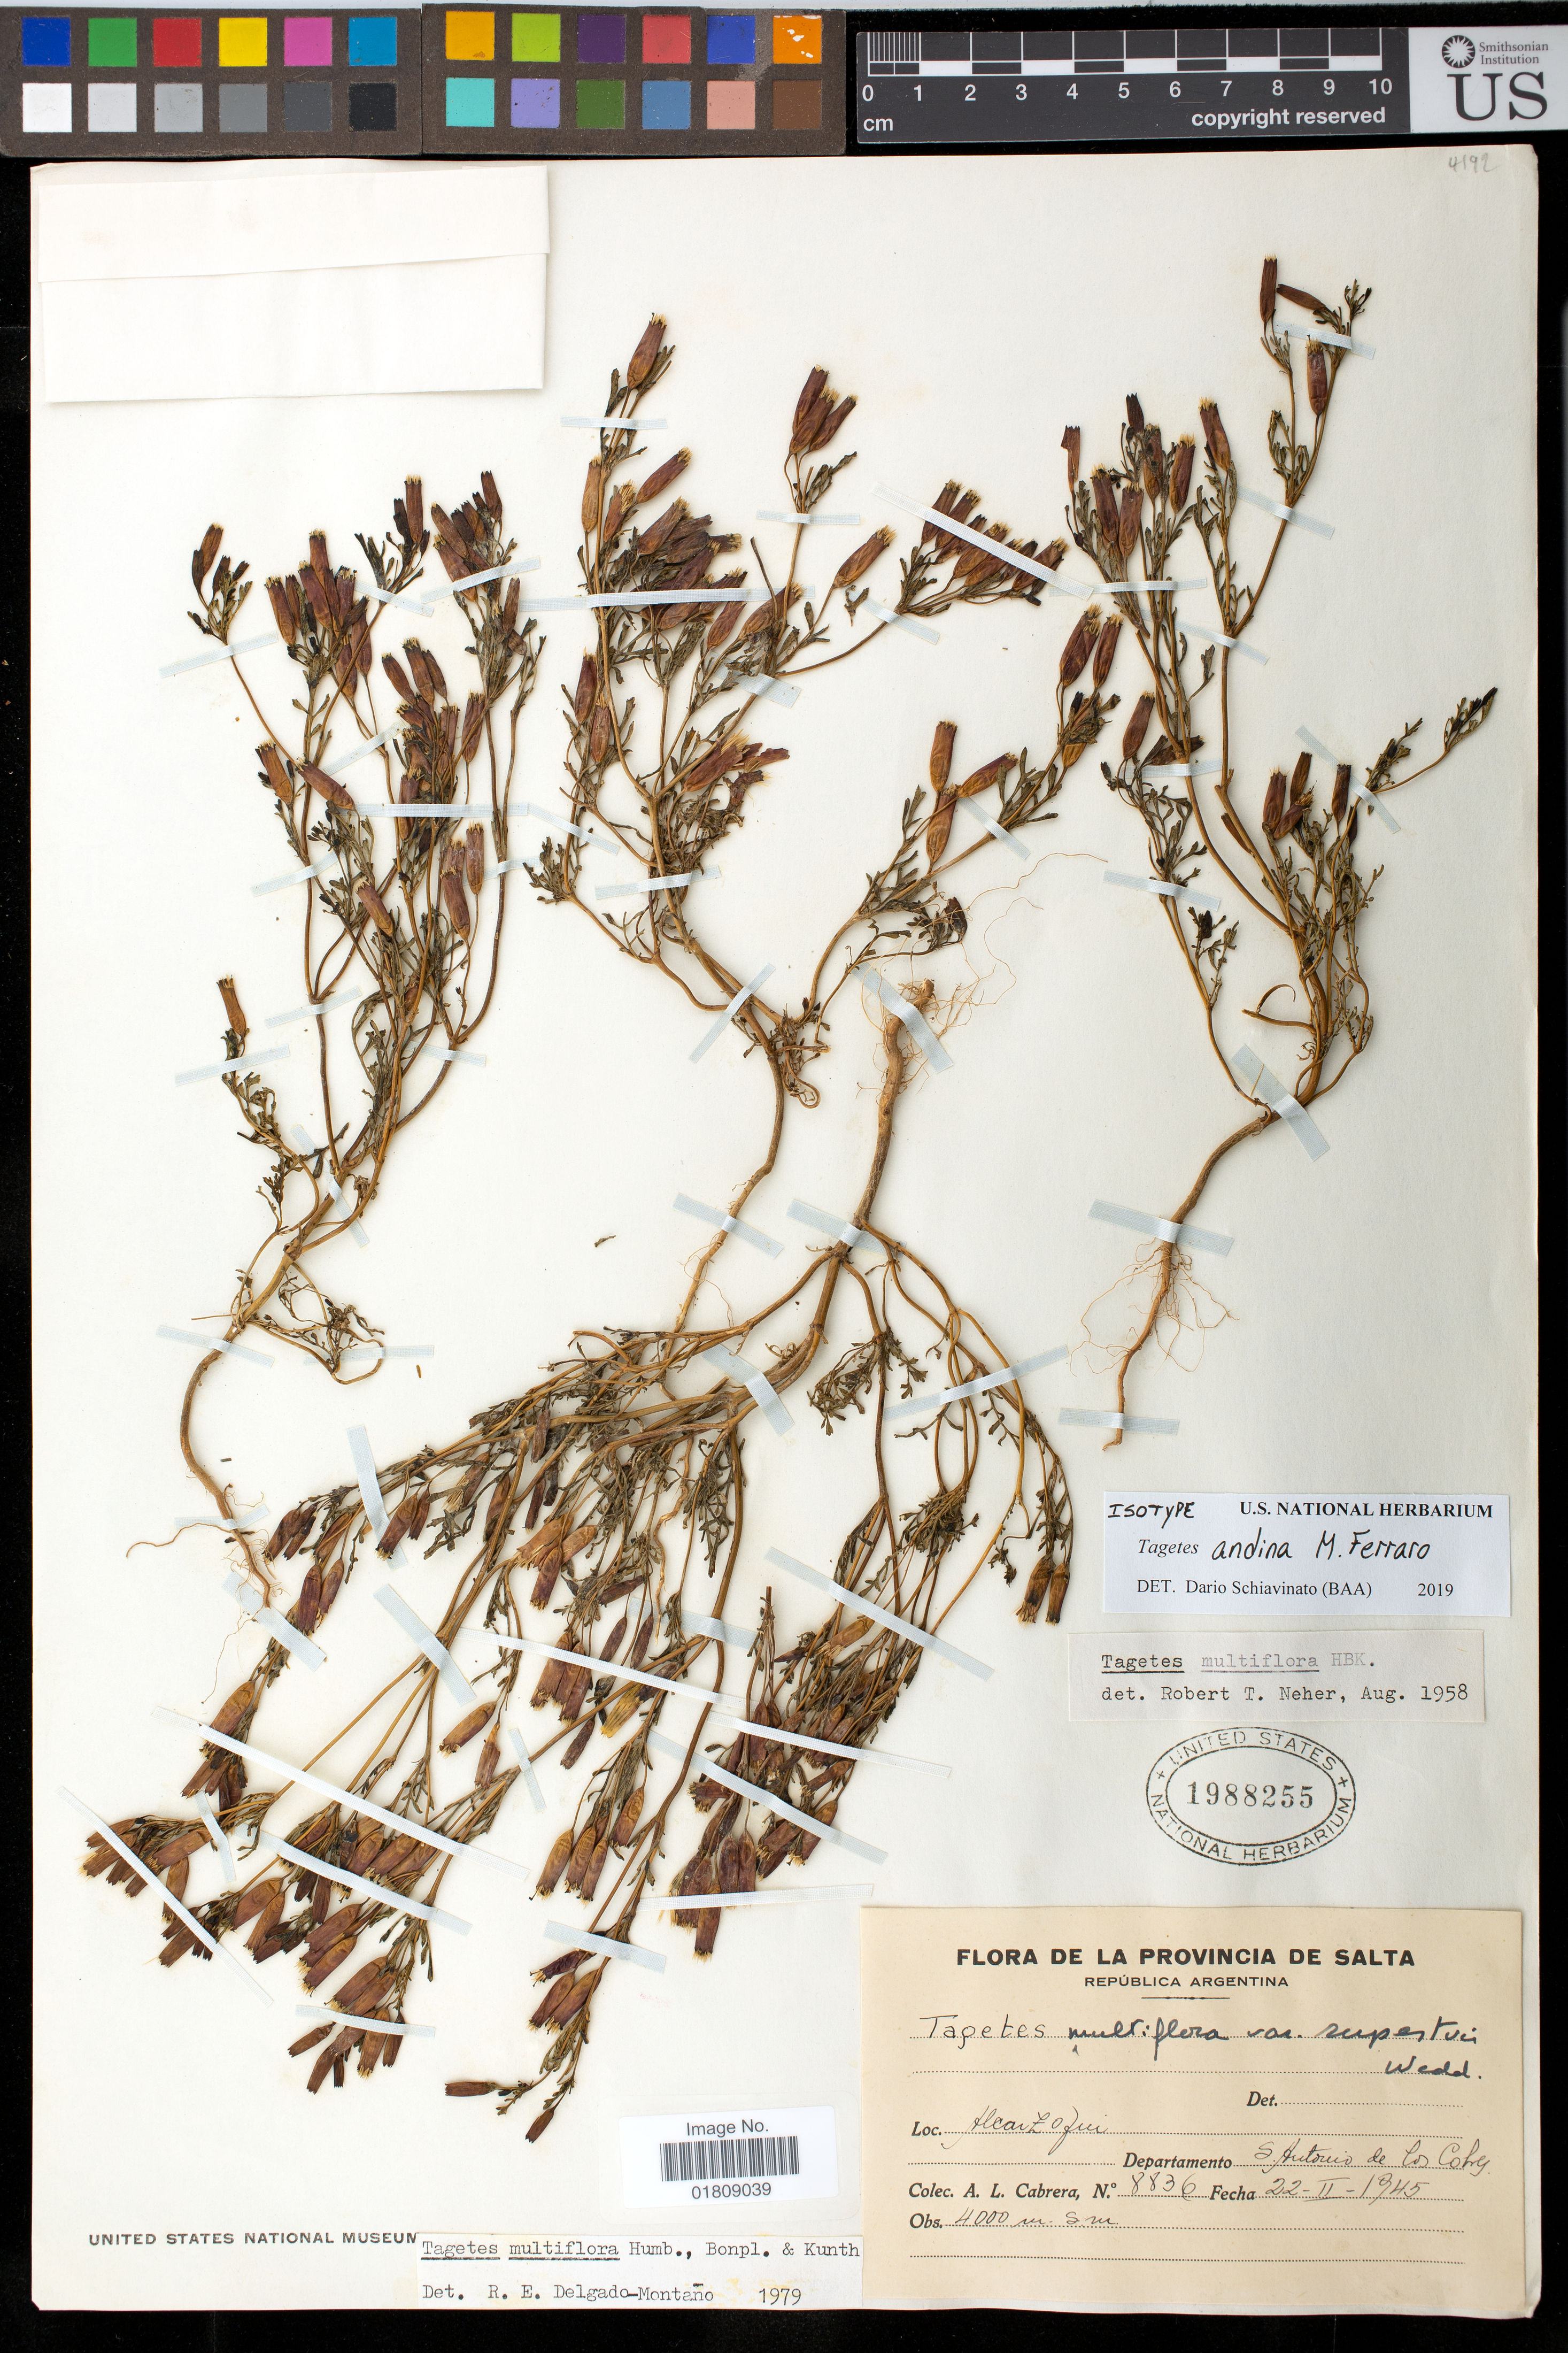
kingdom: Plantae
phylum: Tracheophyta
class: Magnoliopsida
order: Asterales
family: Asteraceae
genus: Tagetes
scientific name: Tagetes andina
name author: M. Ferraro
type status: Isotype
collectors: A. L. Cabrera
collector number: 8836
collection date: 1945-02-22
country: Argentina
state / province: Salta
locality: Republica Argentina, Alcanzoqui, Departamento S. Antonio de Los Cobres.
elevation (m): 4000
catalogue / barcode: US 1988255